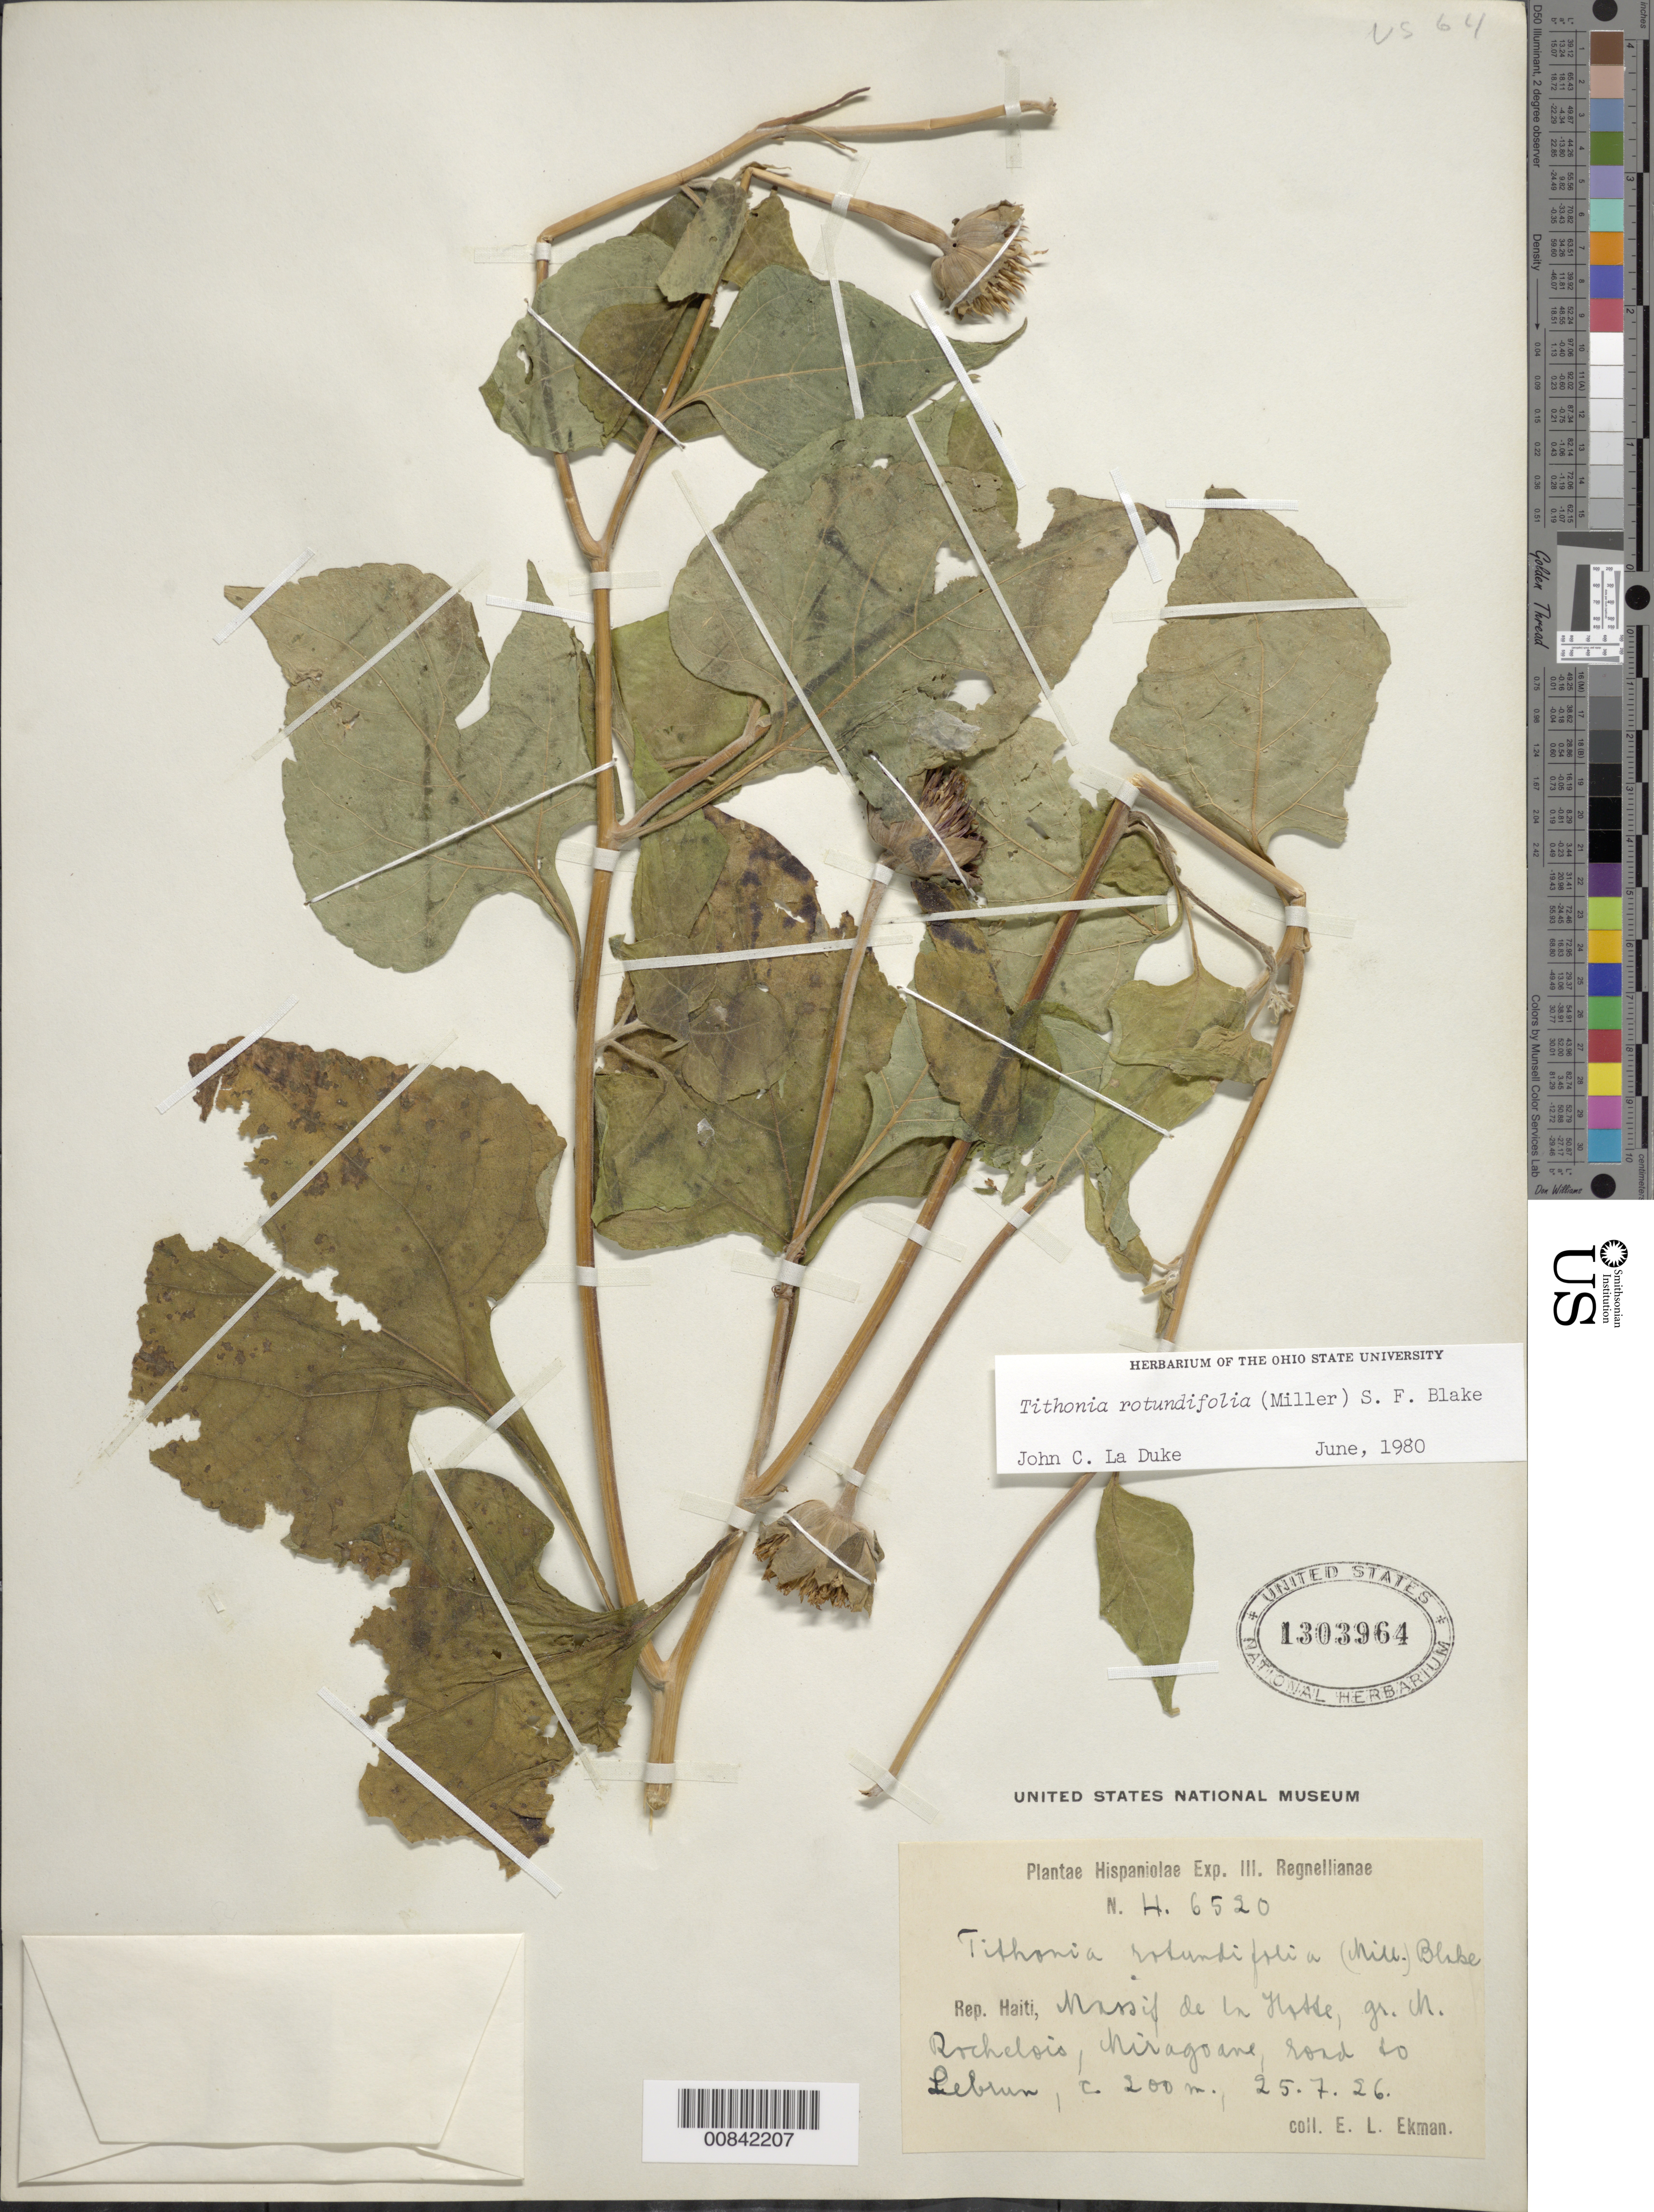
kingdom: Plantae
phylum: Tracheophyta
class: Magnoliopsida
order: Asterales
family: Asteraceae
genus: Tithonia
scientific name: Tithonia rotundifolia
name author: (Mill.) S.F. Blake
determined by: La Duke, J. C.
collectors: E. L. Ekman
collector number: H 6520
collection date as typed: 25 Jul 1926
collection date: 1926-07-25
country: Haiti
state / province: Ouest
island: Hispaniola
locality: Massif de la Hotte, Gr. Ch. Rochelois, Miragoane, road to Lebrun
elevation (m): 200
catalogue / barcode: US 1303964